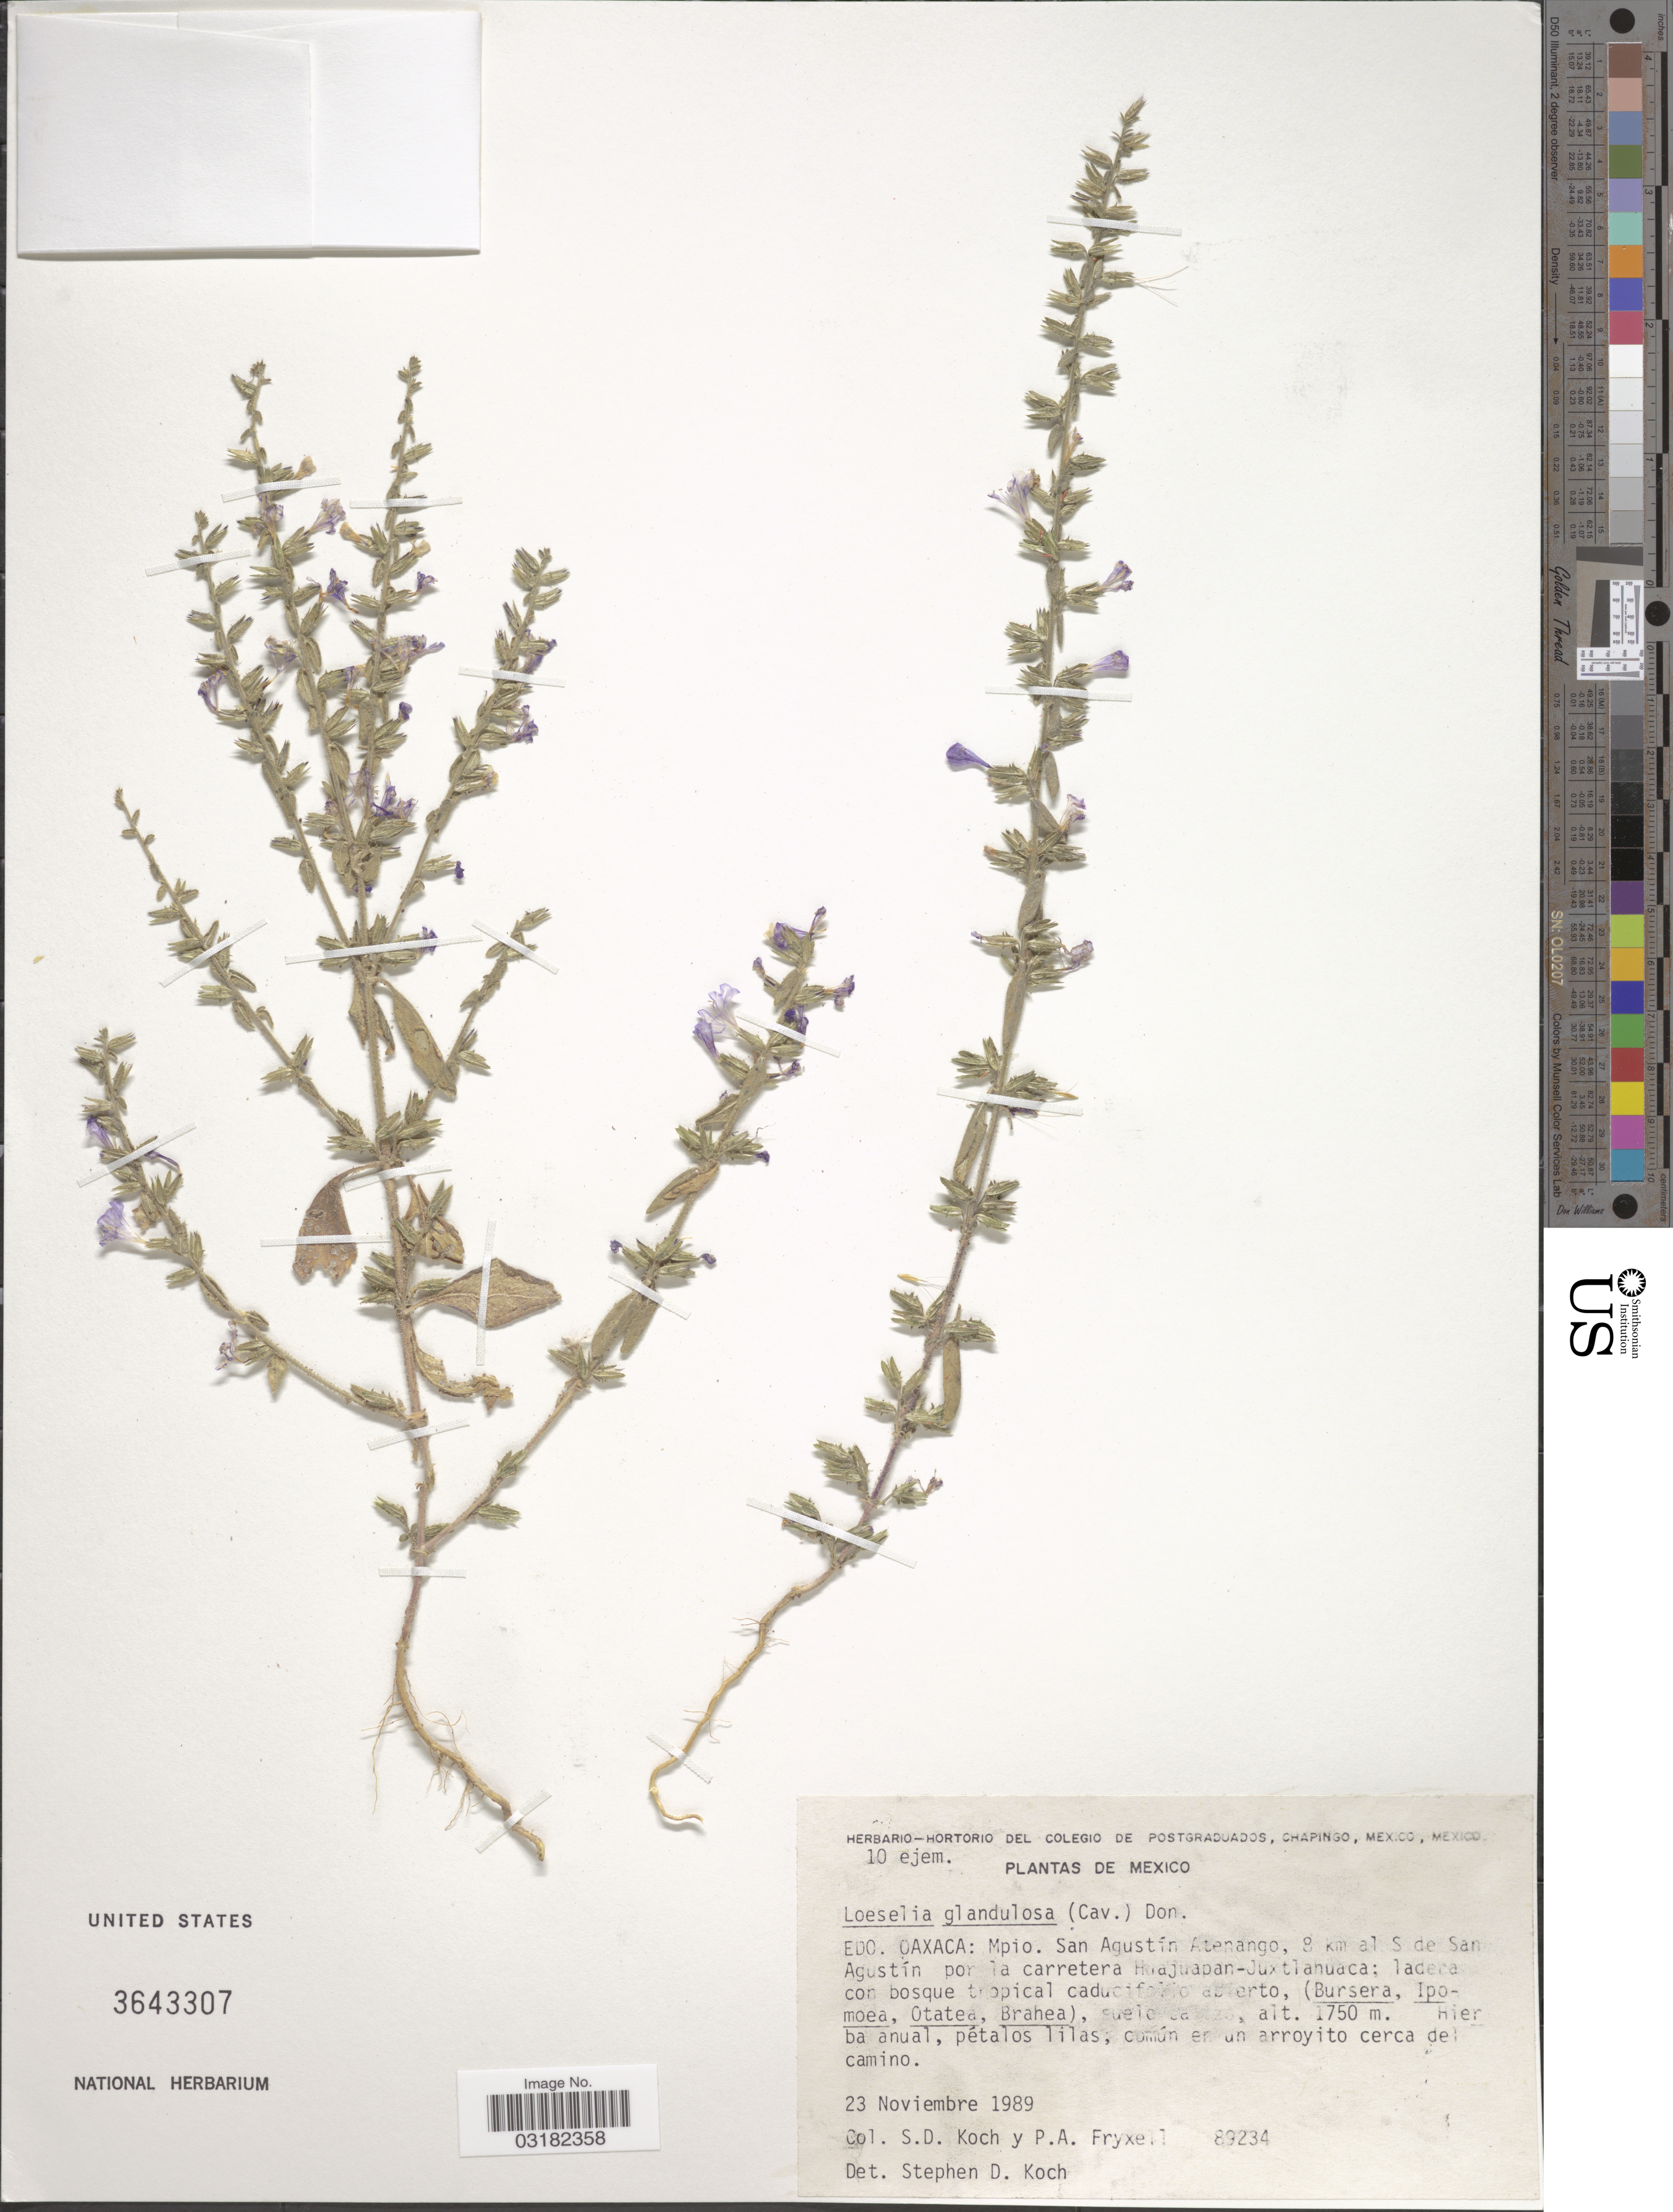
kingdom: Plantae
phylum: Tracheophyta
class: Magnoliopsida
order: Ericales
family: Polemoniaceae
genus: Loeselia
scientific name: Loeselia glandulosa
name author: (Cav.) G. Don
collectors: S. Koch & P. A. Fryxell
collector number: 89234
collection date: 1989-11-23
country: Mexico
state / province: Oaxaca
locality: Mpio. San Augustín Atenango, 8 km al S de San Augustín por la carretera Huajuapan-Juxtlahuaca.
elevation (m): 1750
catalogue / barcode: US 3643307